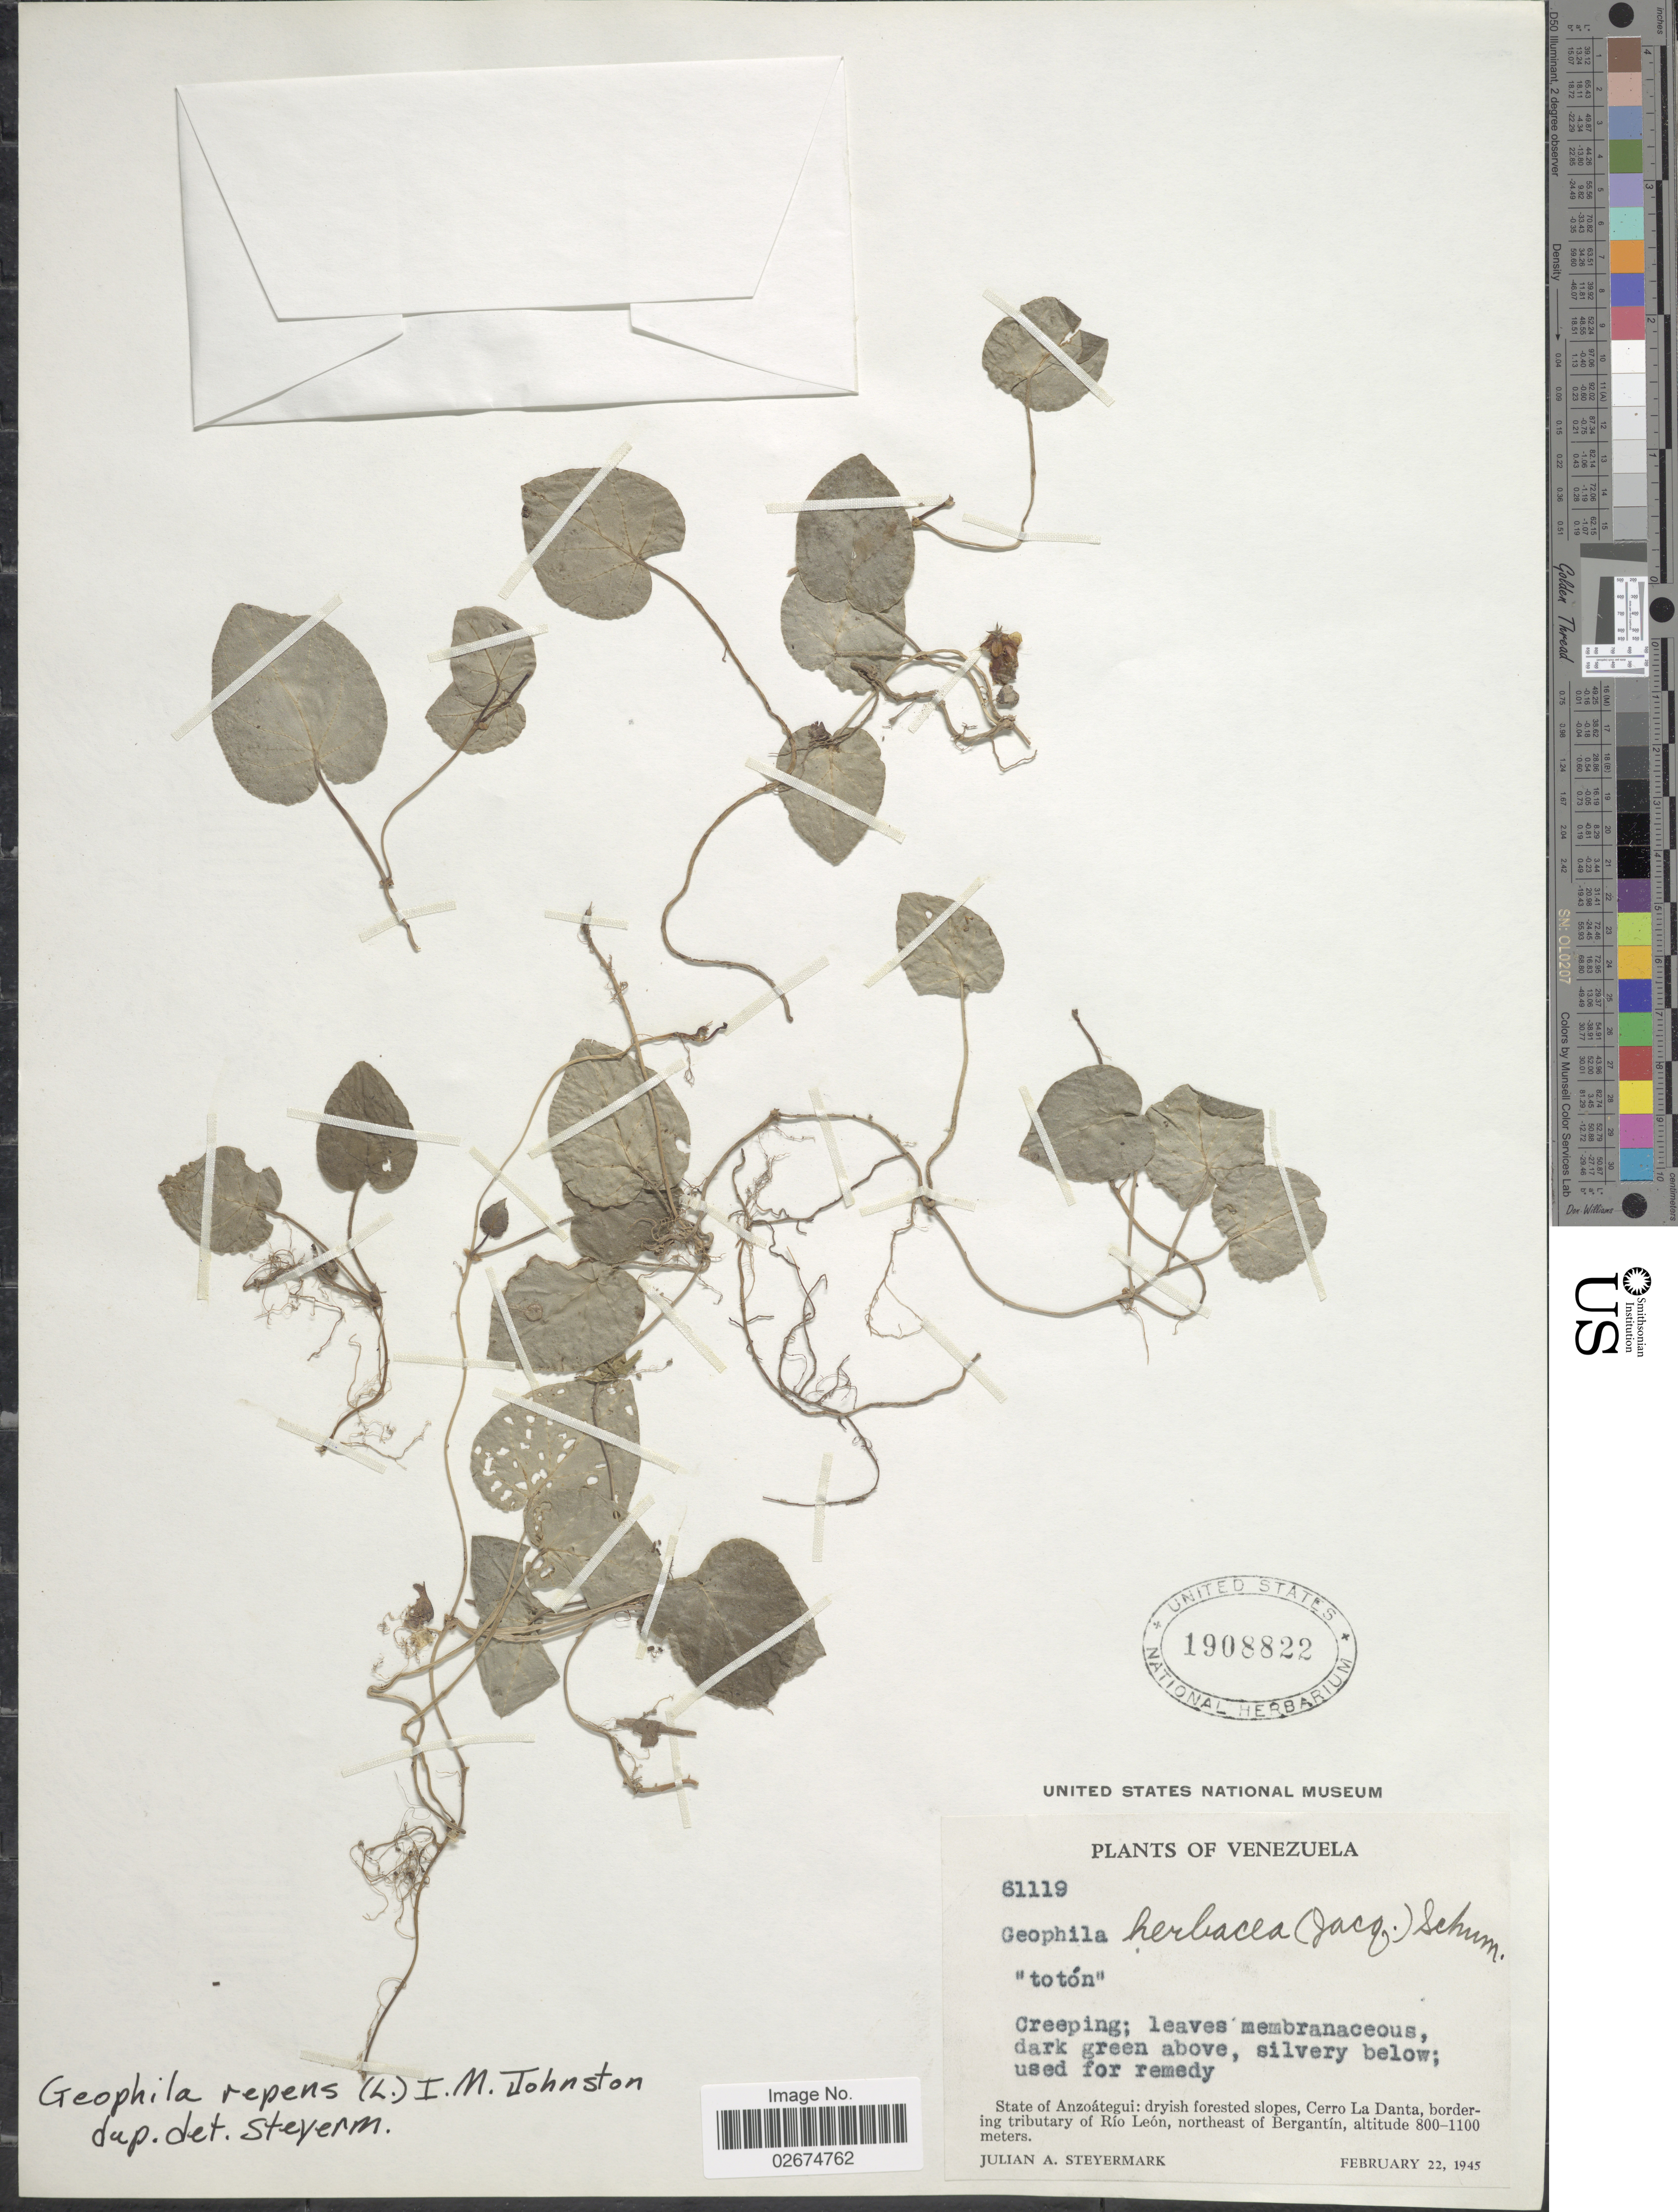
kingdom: Plantae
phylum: Tracheophyta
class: Magnoliopsida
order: Gentianales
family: Rubiaceae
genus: Carinta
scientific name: Carinta repens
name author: (L.) L.B. Sm. & Downs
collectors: J. Steyermark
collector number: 61119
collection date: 1945-02-22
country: Venezuela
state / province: Anzoategui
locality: State of Anzoategui: dryish forested slopes, Cerro La Danta, bordering tributary of Rio Leon, northeast of Bergantin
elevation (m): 800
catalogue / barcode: US 1908822